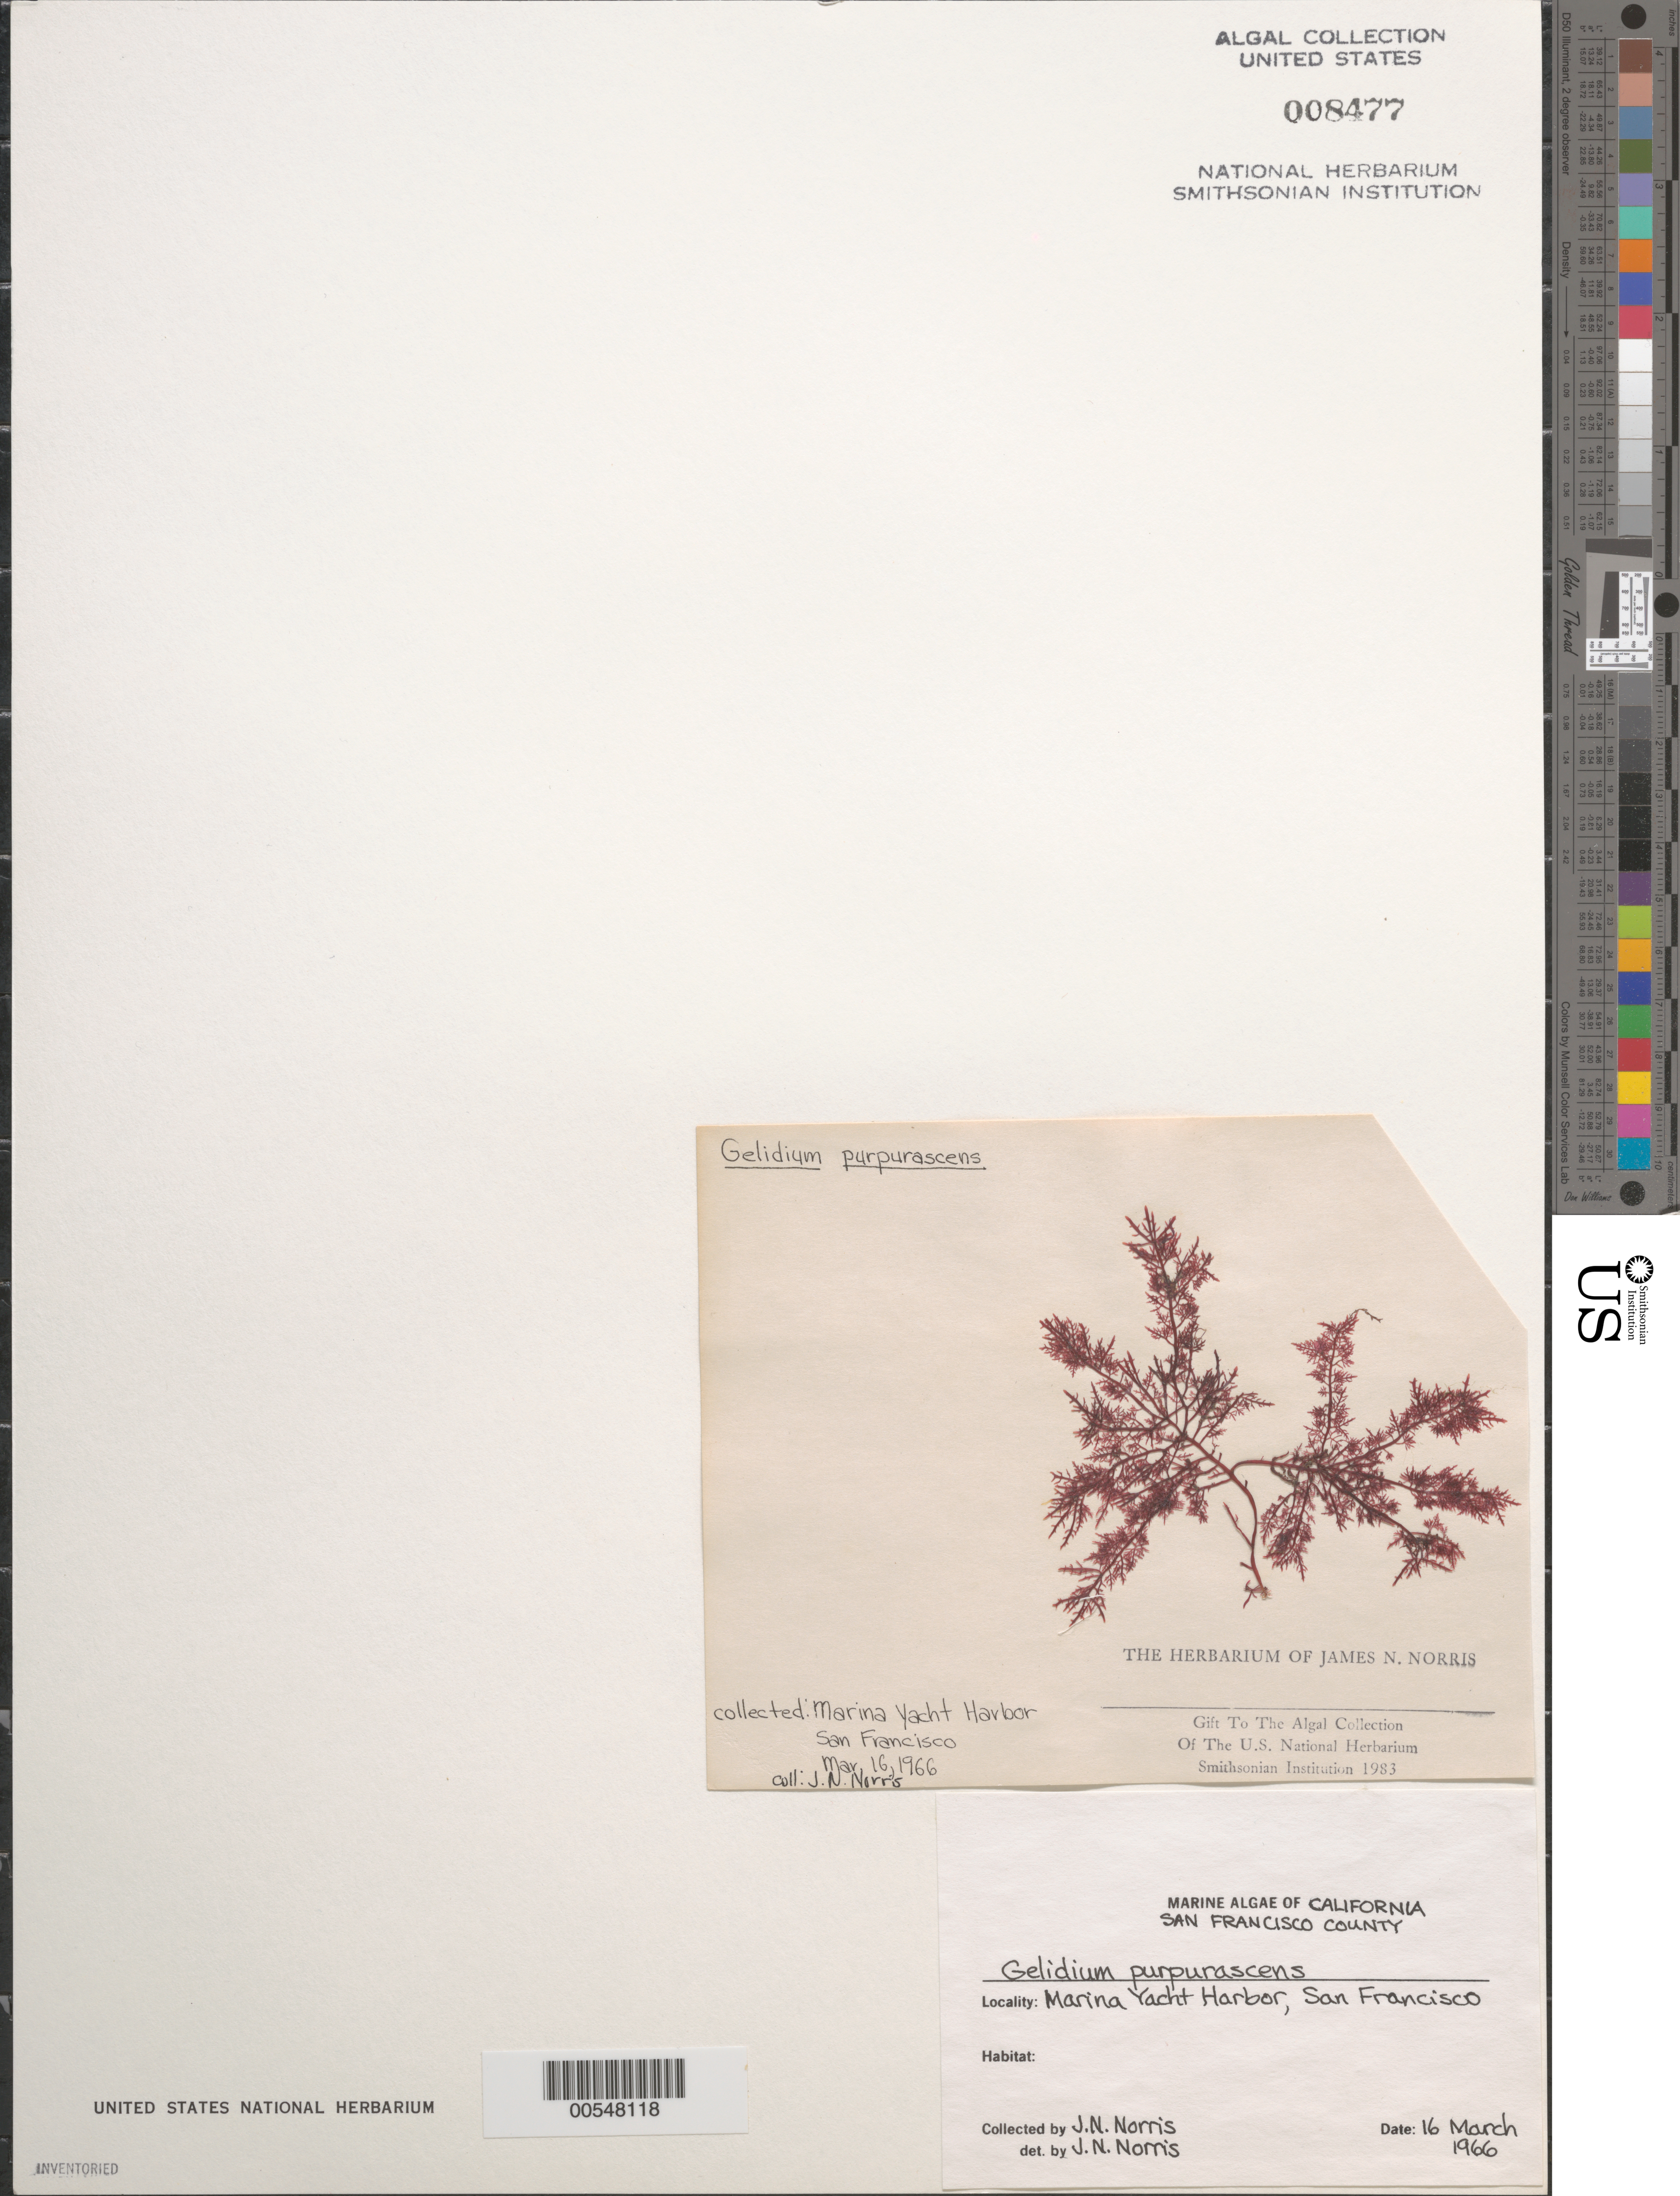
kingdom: Plantae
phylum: Rhodophyta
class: Florideophyceae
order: Gelidiales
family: Gelidiaceae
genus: Gelidium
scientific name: Gelidium purpurascens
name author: N.L. Gardner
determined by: Norris, James N.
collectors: J. N. Norris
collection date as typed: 16 Mar 1966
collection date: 1966-03-16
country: United States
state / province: California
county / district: San Francisco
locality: San Francisco, Marina Yacht Harbor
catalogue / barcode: US 8477